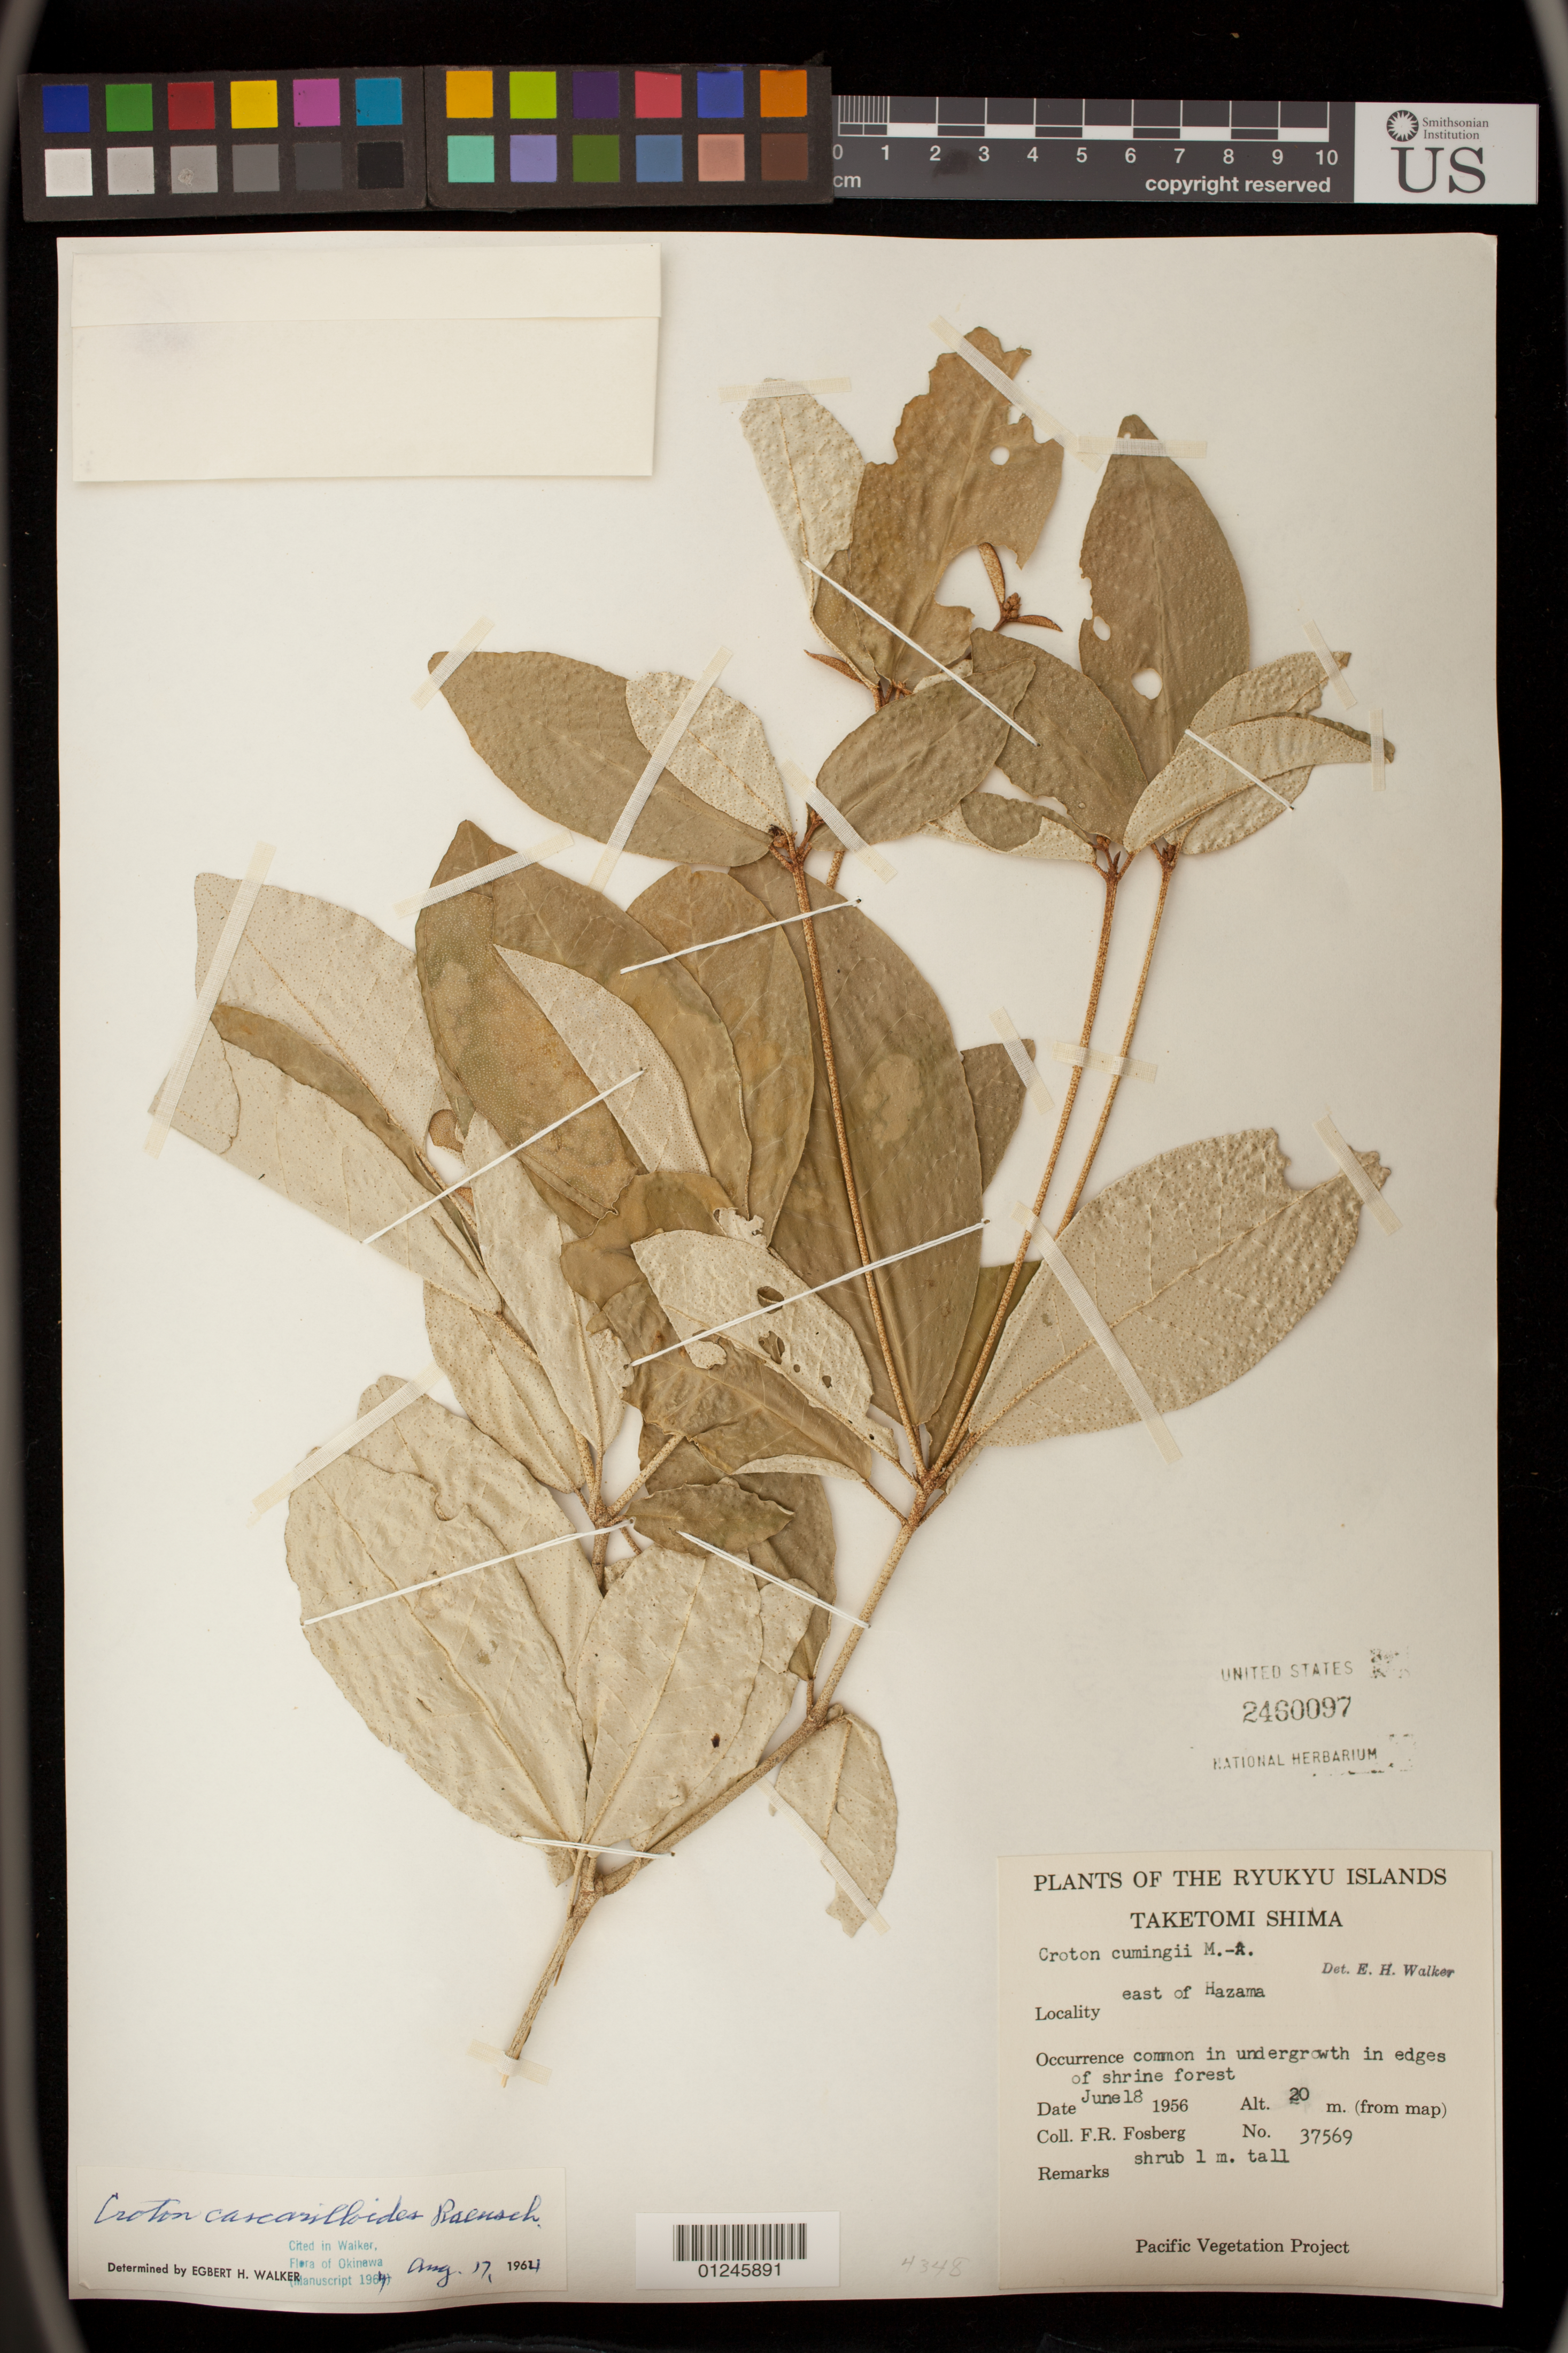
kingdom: Plantae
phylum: Tracheophyta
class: Magnoliopsida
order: Malpighiales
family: Euphorbiaceae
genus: Croton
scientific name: Croton cascarilloides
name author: Raeusch.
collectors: F. R. Fosberg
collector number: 37569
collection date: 1956-06-18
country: Japan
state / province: Okinawa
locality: Ryukyu Islands. Taketomi Shima. East of Hazama. Common in undergrowth in edges of shrine forest.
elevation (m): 20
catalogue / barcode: US 2460097